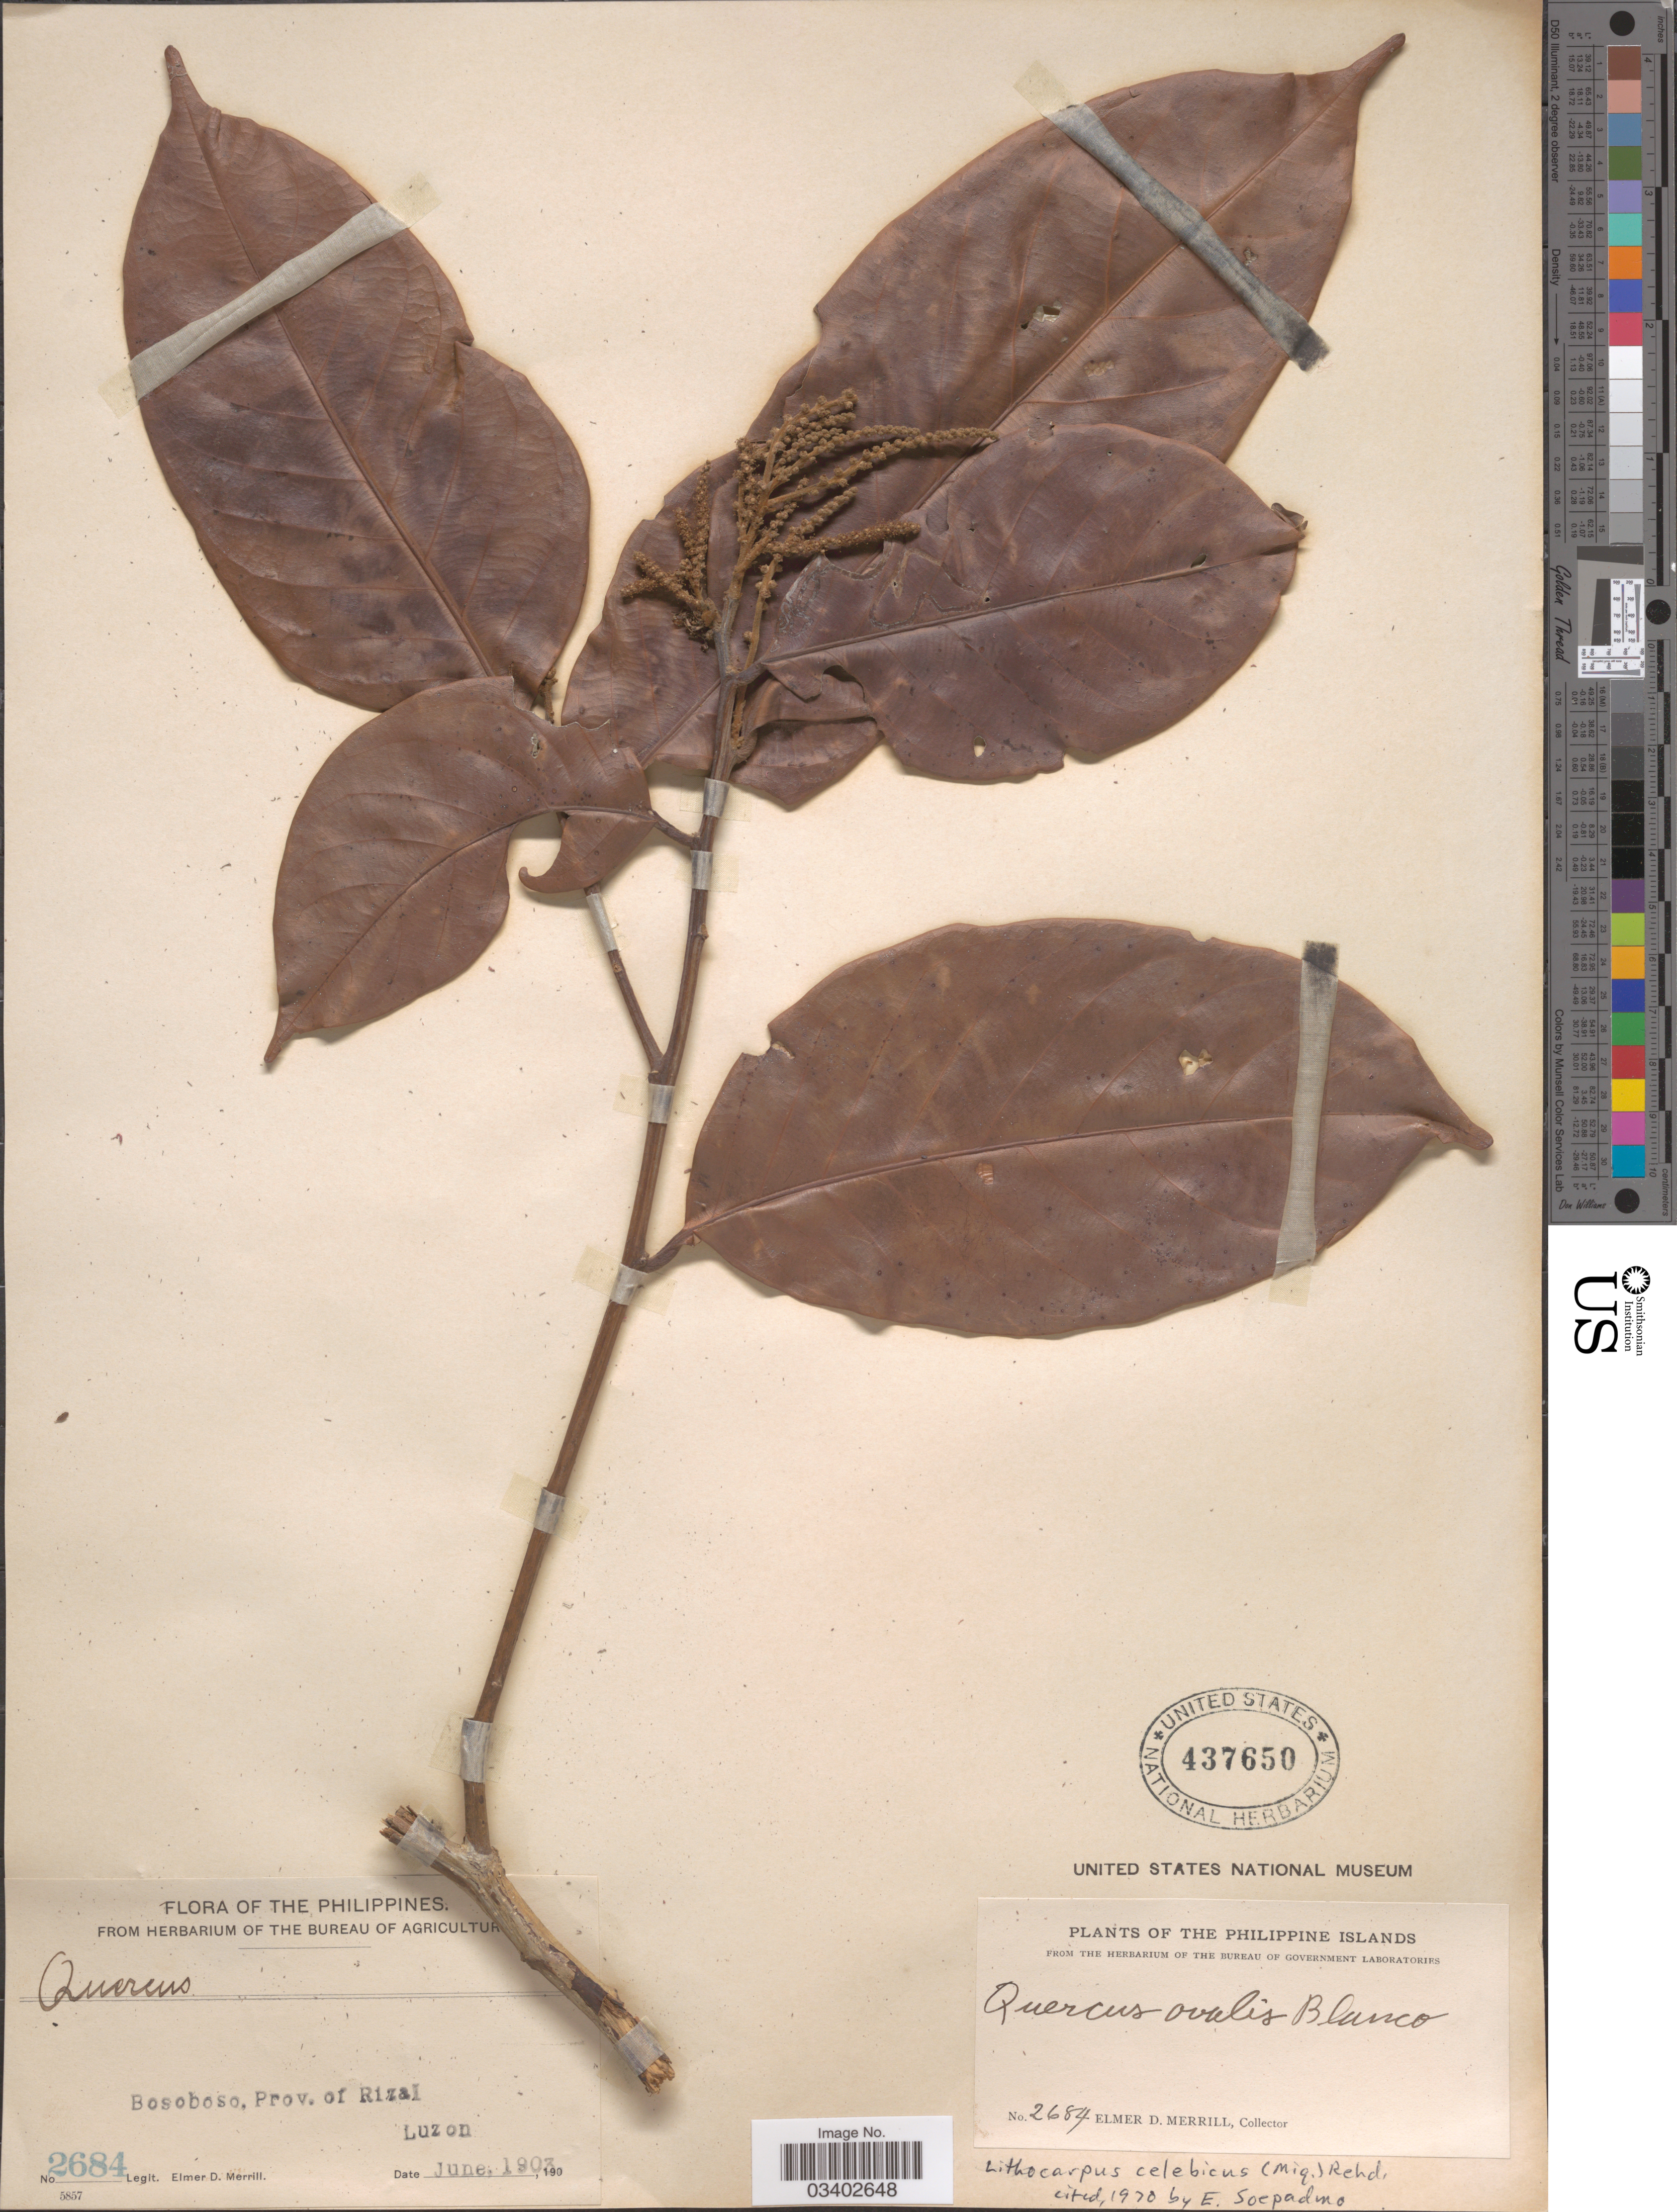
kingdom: Plantae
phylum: Tracheophyta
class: Magnoliopsida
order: Fagales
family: Fagaceae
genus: Lithocarpus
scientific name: Lithocarpus celebicus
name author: (Miq.) Rehder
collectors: E. D. Merrill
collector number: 2684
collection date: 1903-06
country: Philippines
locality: Bosoboso, Prov. of Rizal. Luzon.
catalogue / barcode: US 437650